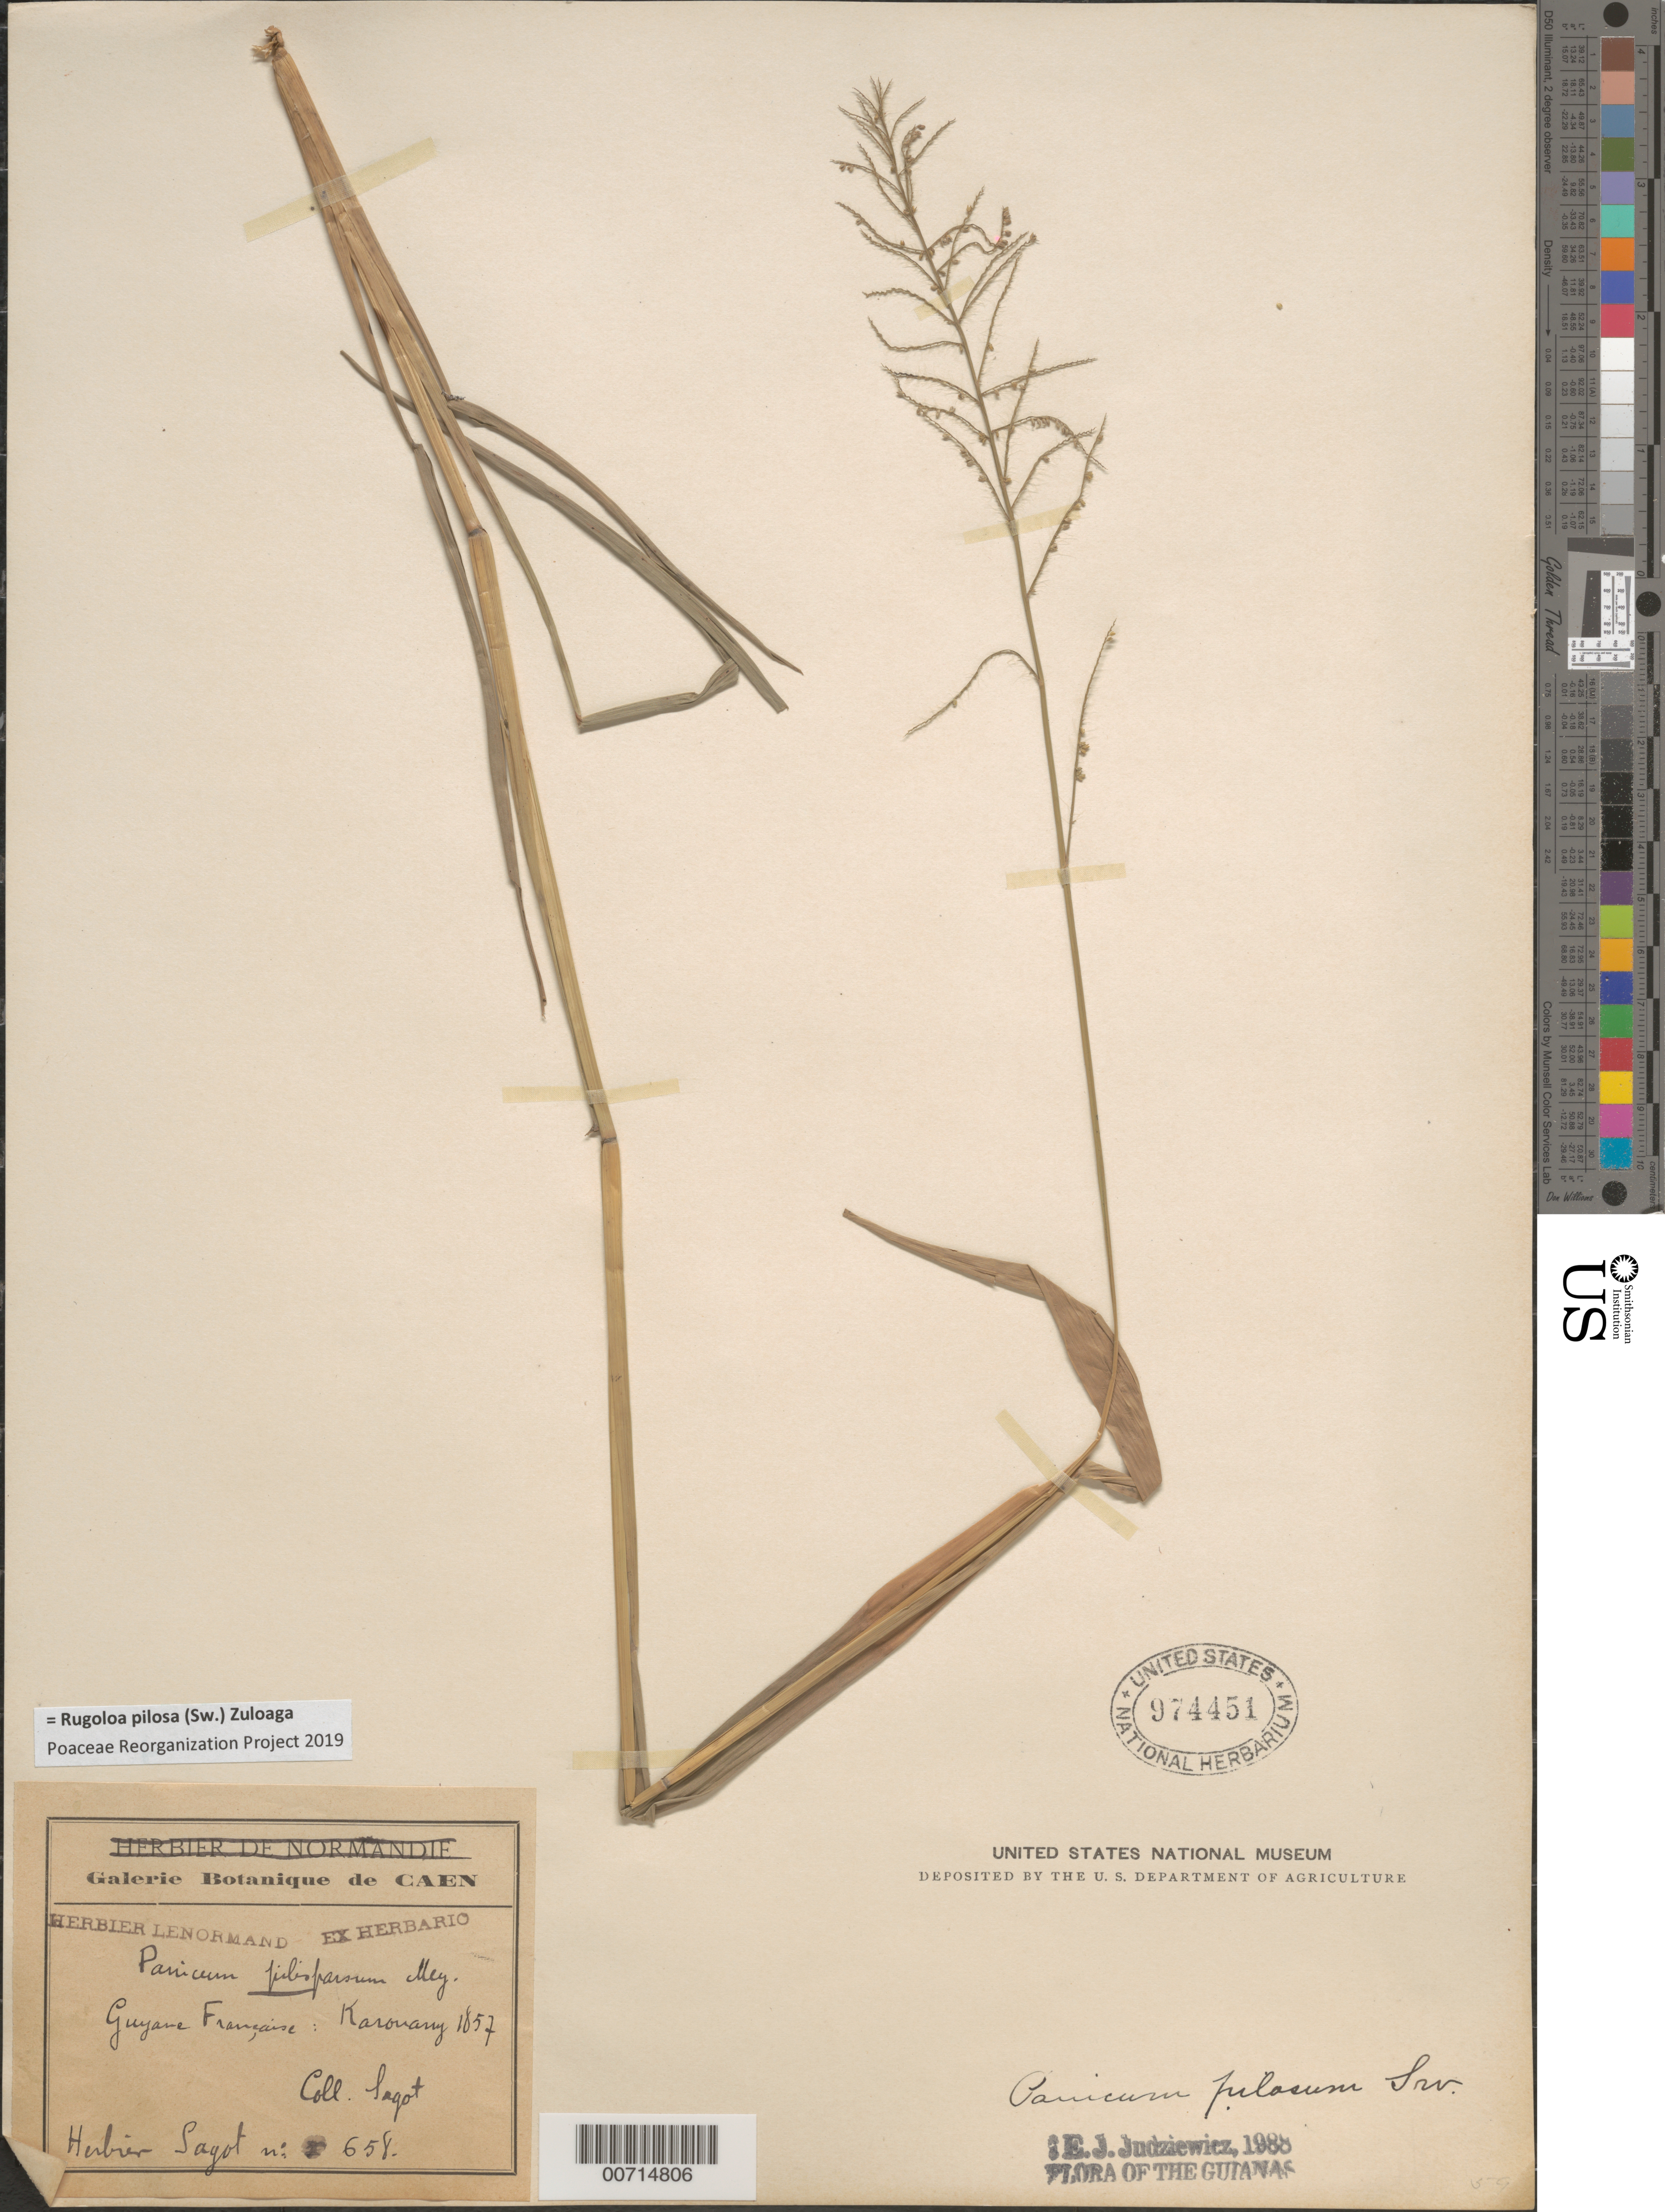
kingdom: Plantae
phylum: Tracheophyta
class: Liliopsida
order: Poales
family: Poaceae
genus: Panicum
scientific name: Panicum pilosum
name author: Sw.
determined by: Judziewicz, E. J.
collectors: P. A. Sagot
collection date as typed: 1857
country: French Guiana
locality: Karouany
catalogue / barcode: US 974451